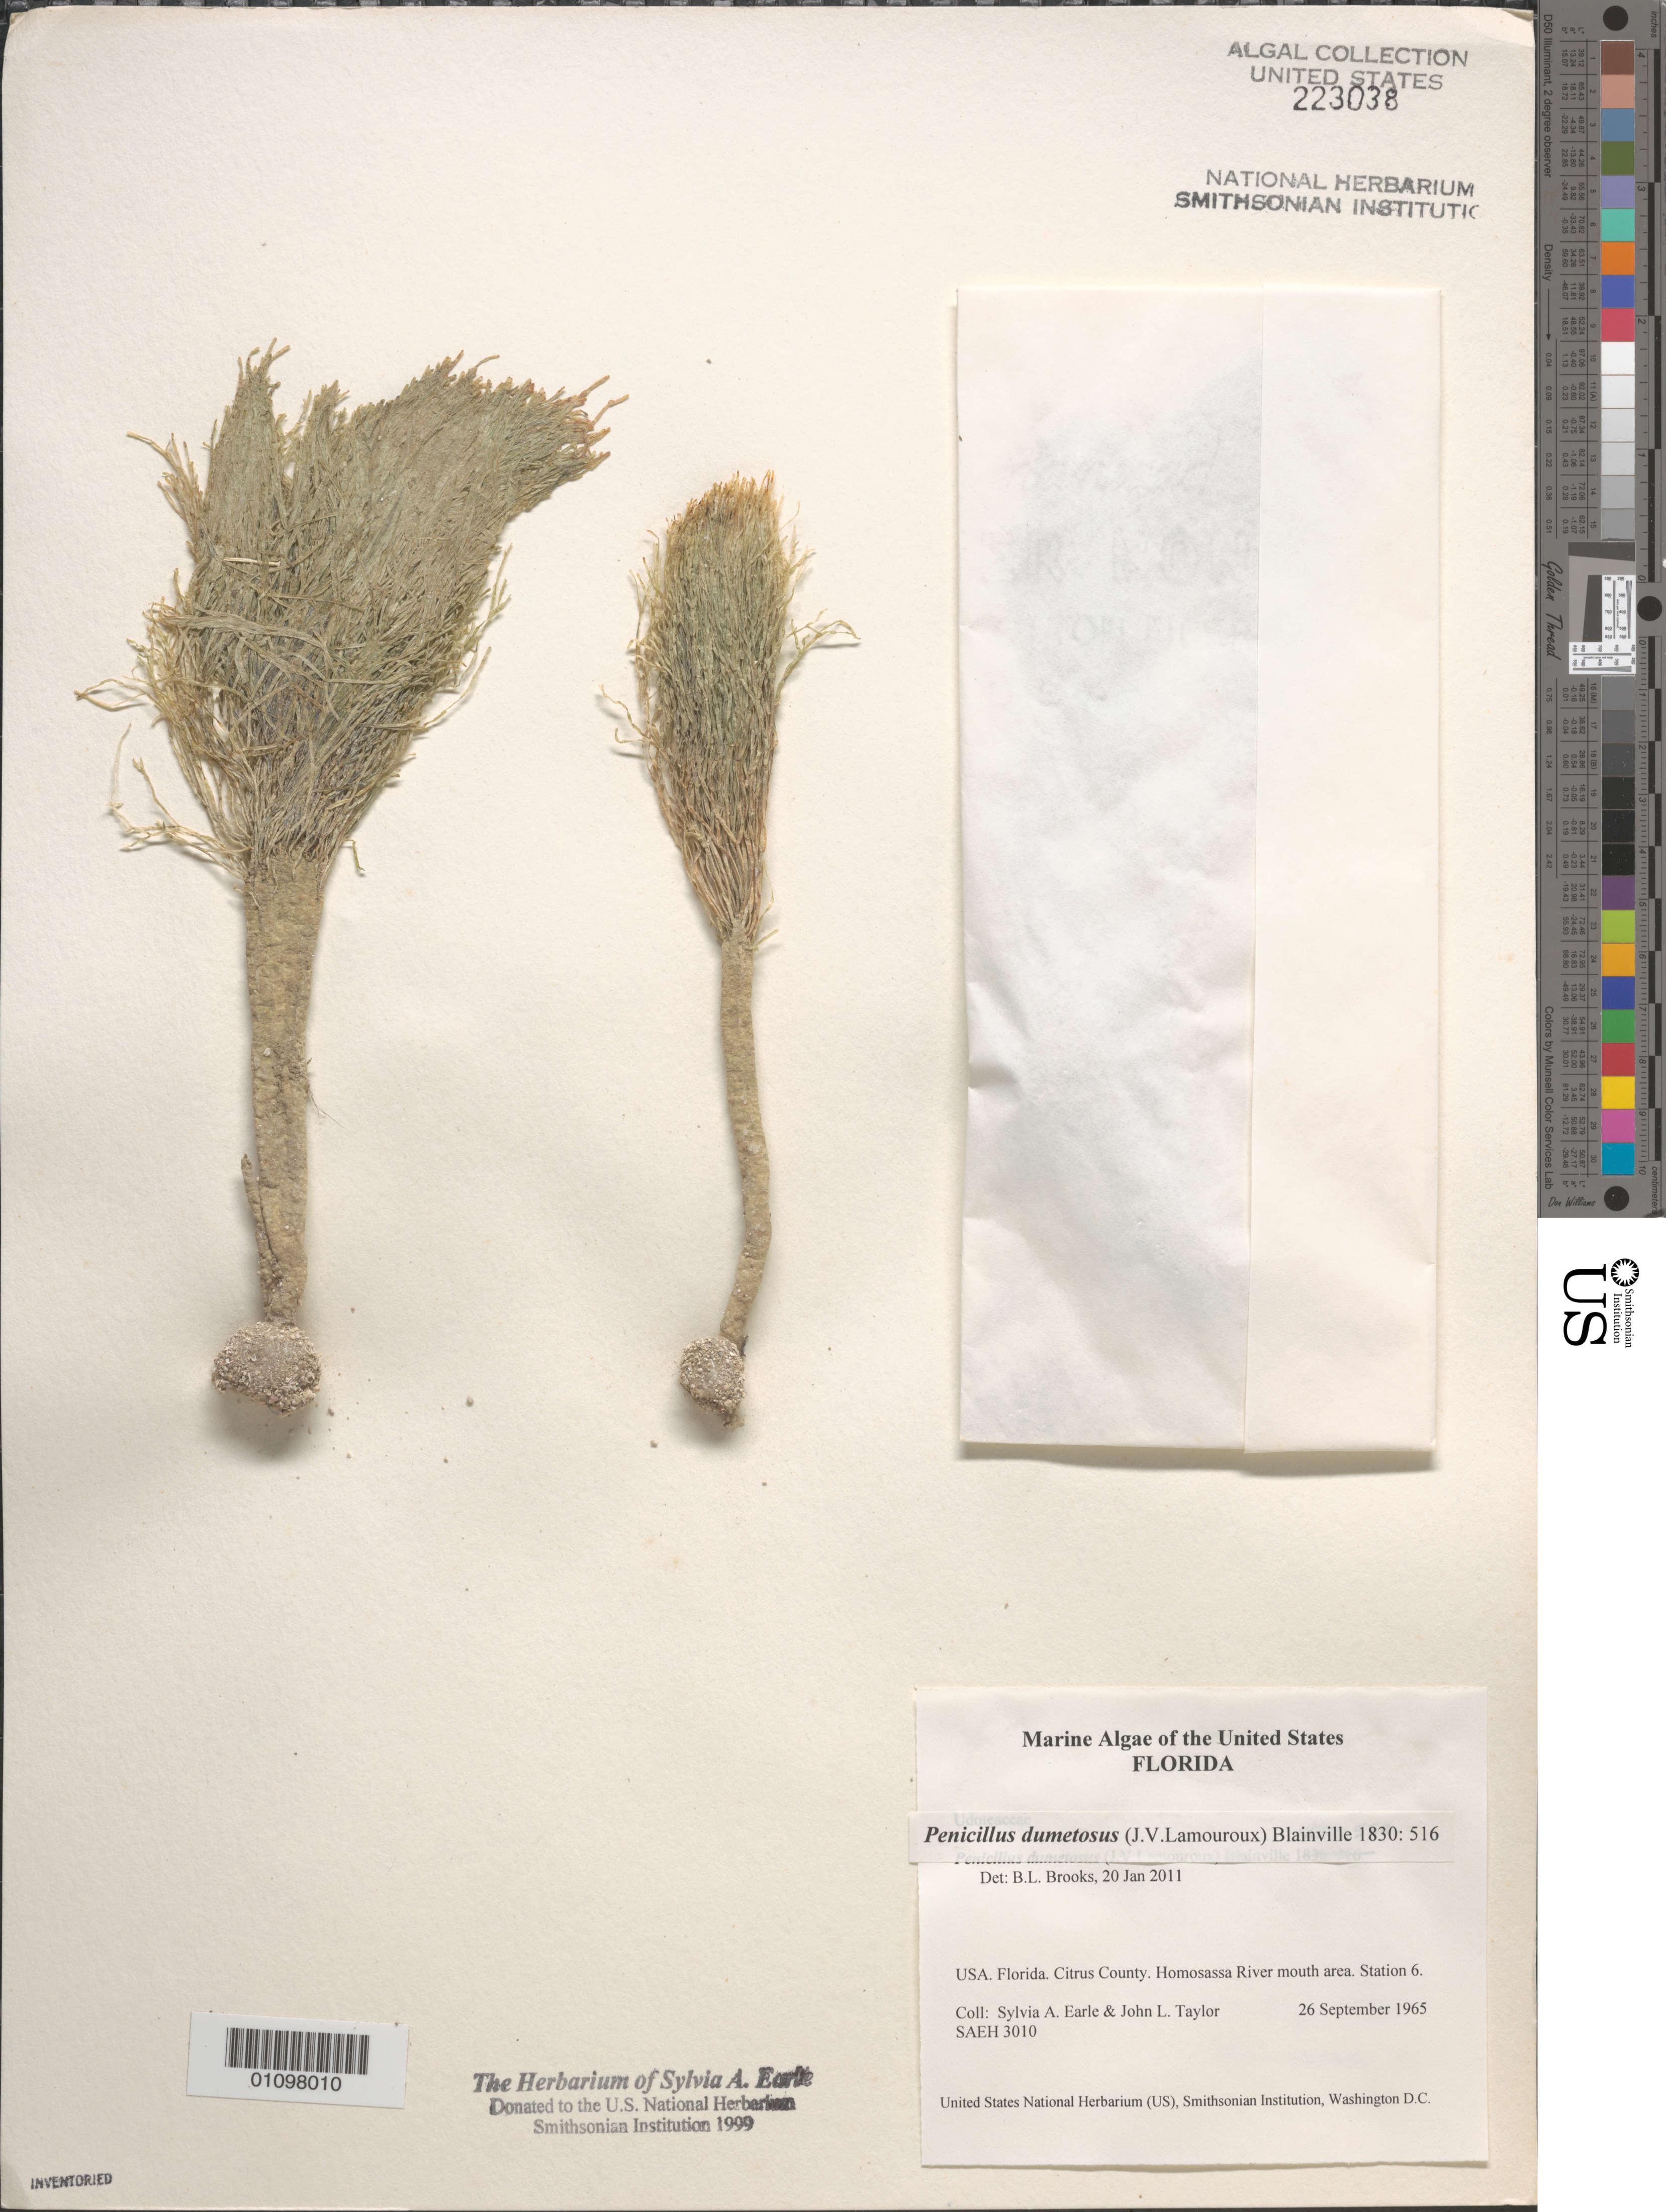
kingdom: Plantae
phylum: Chlorophyta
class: Ulvophyceae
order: Bryopsidales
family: Udoteaceae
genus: Penicillus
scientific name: Penicillus dumetosus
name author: (J.V.Lamouroux) Blainville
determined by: Brooks, B. L., (BOT), Smithsonian Institution - National Museum of Natural History (UNITED STATES)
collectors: S. A. Earle & J. L. Taylor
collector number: SAEH 3010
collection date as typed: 26 Sep 1965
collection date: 1965-09-26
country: United States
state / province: Florida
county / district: Citrus County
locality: Station 6, Homosassa River mouth area, Gulf of Mexico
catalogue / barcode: US 223038